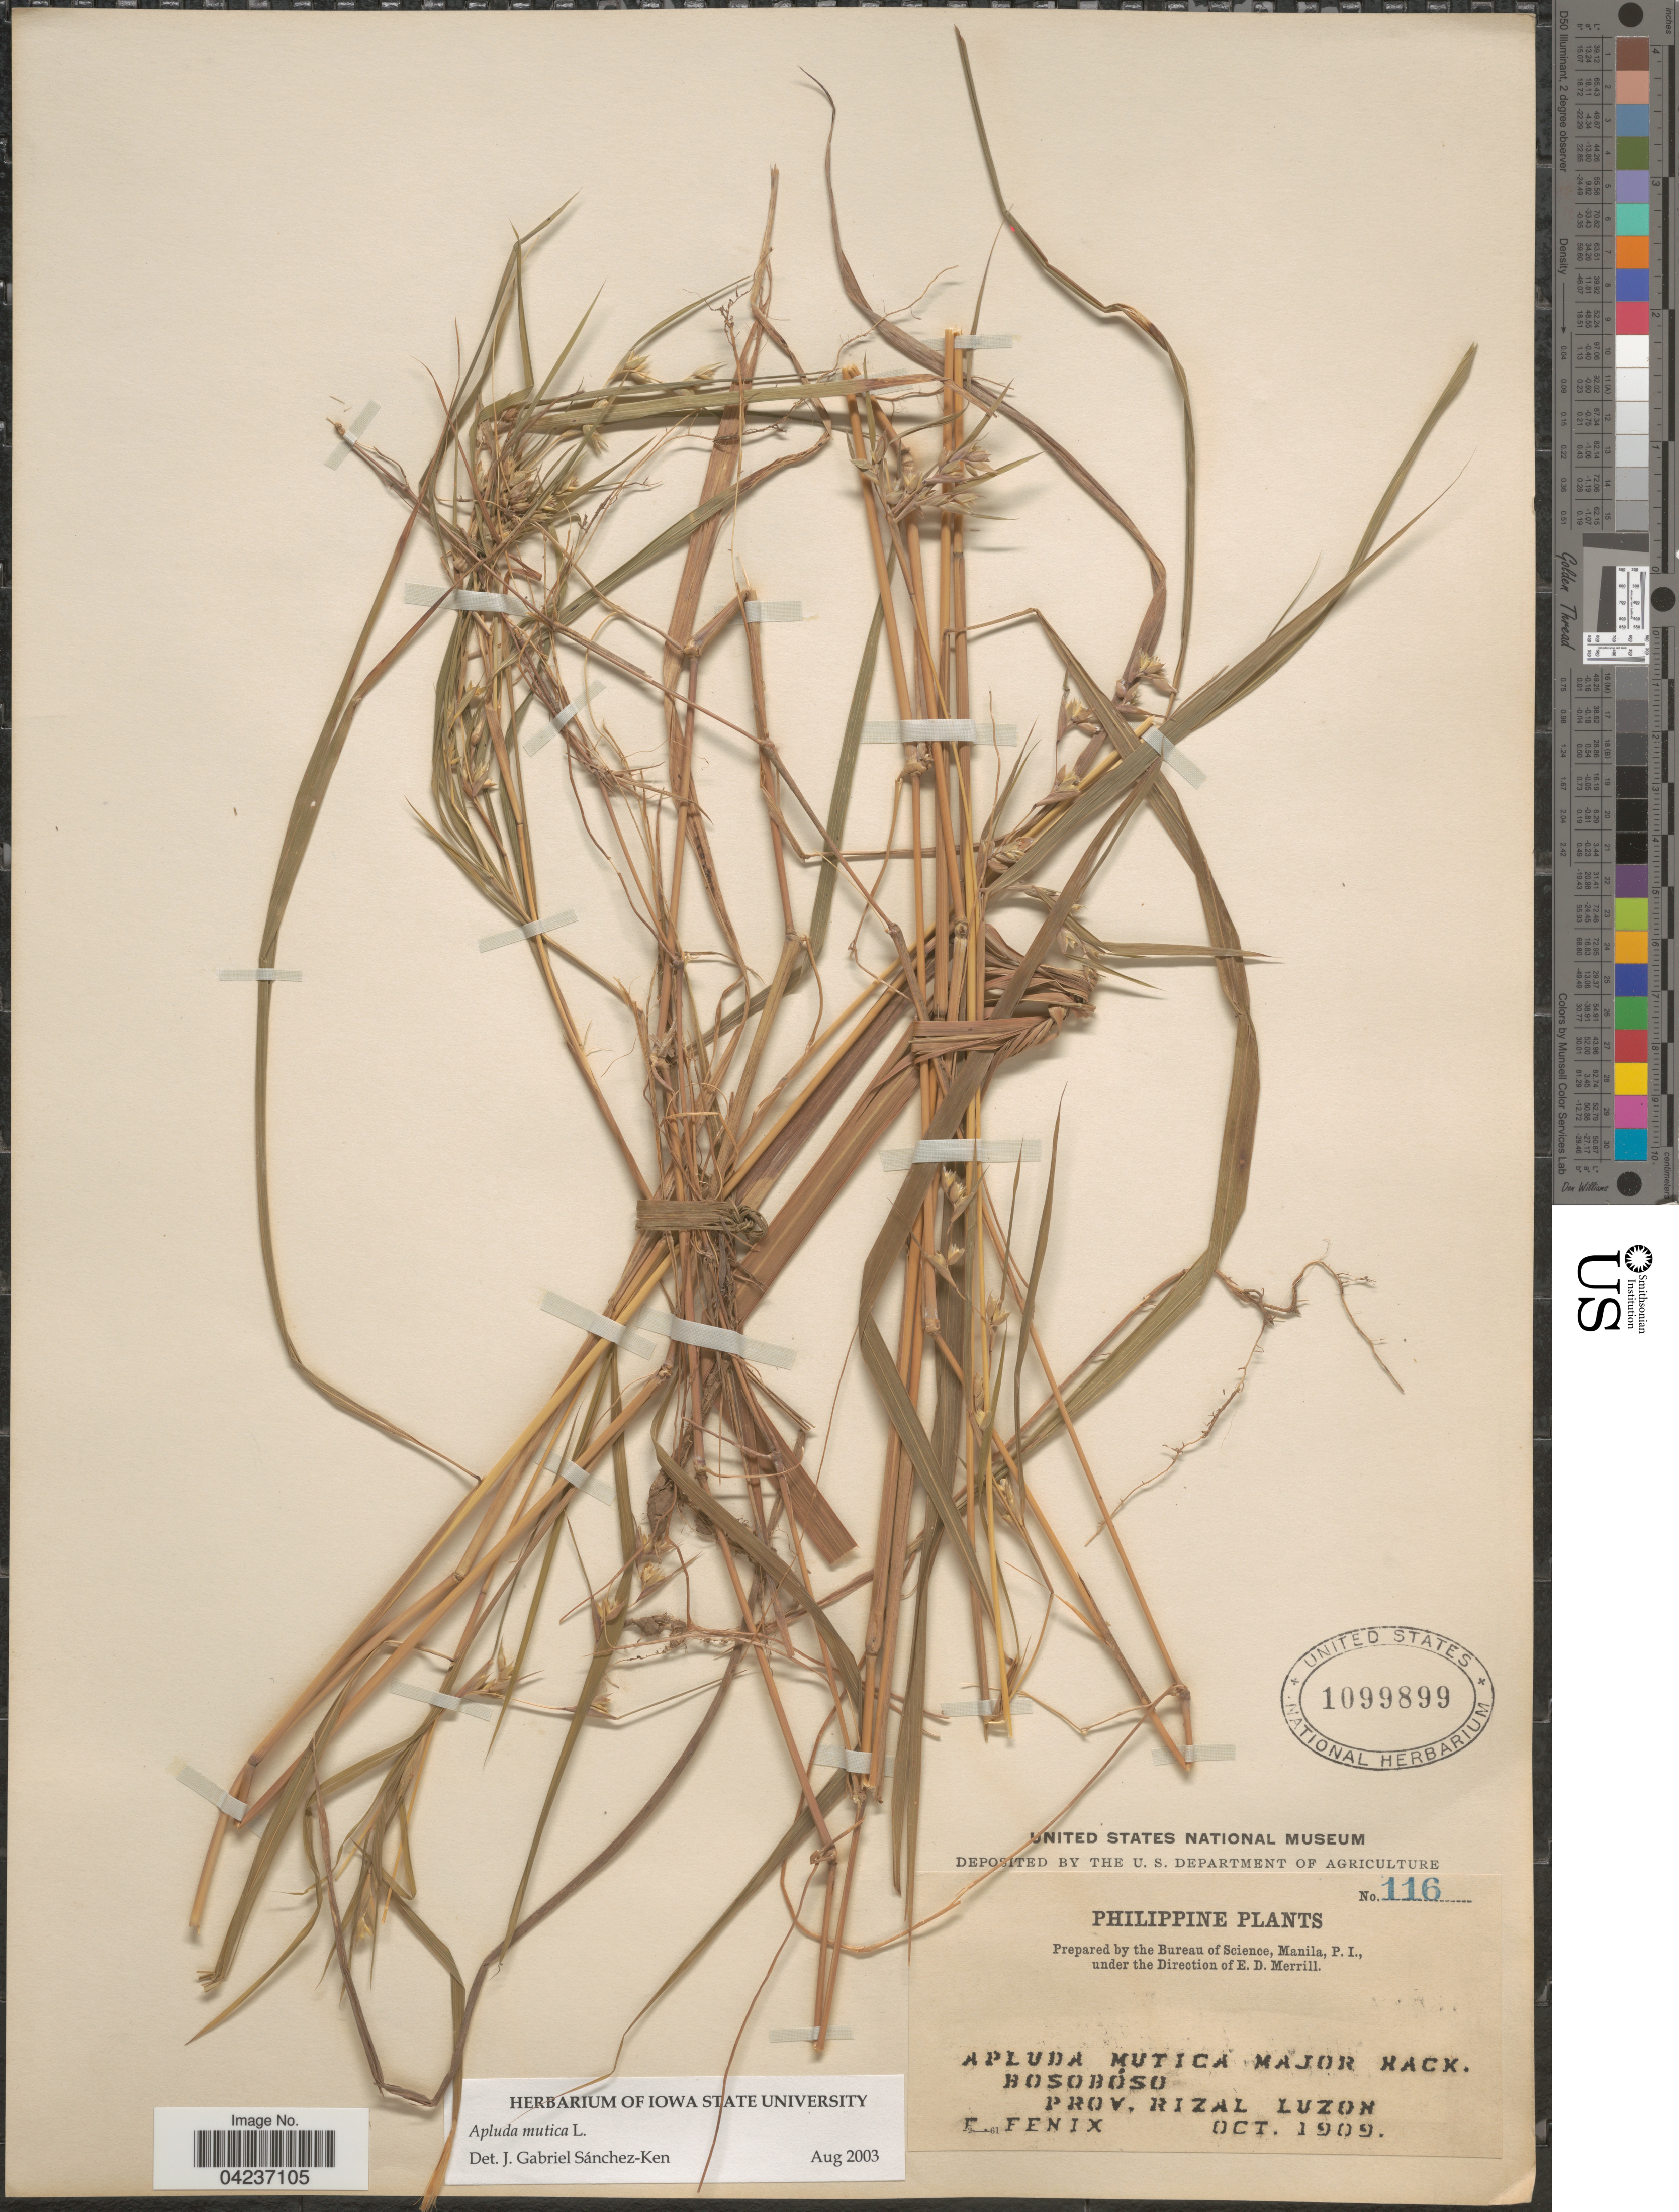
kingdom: Plantae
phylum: Tracheophyta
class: Liliopsida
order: Poales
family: Poaceae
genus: Apluda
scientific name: Apluda mutica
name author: L.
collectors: E. Fenix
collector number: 116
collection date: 1909-10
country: Philippines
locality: Apluda Mutica Major Hack. [unsure placement] Bosobóso. Prov. Rizal Luzon.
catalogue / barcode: US 1099899